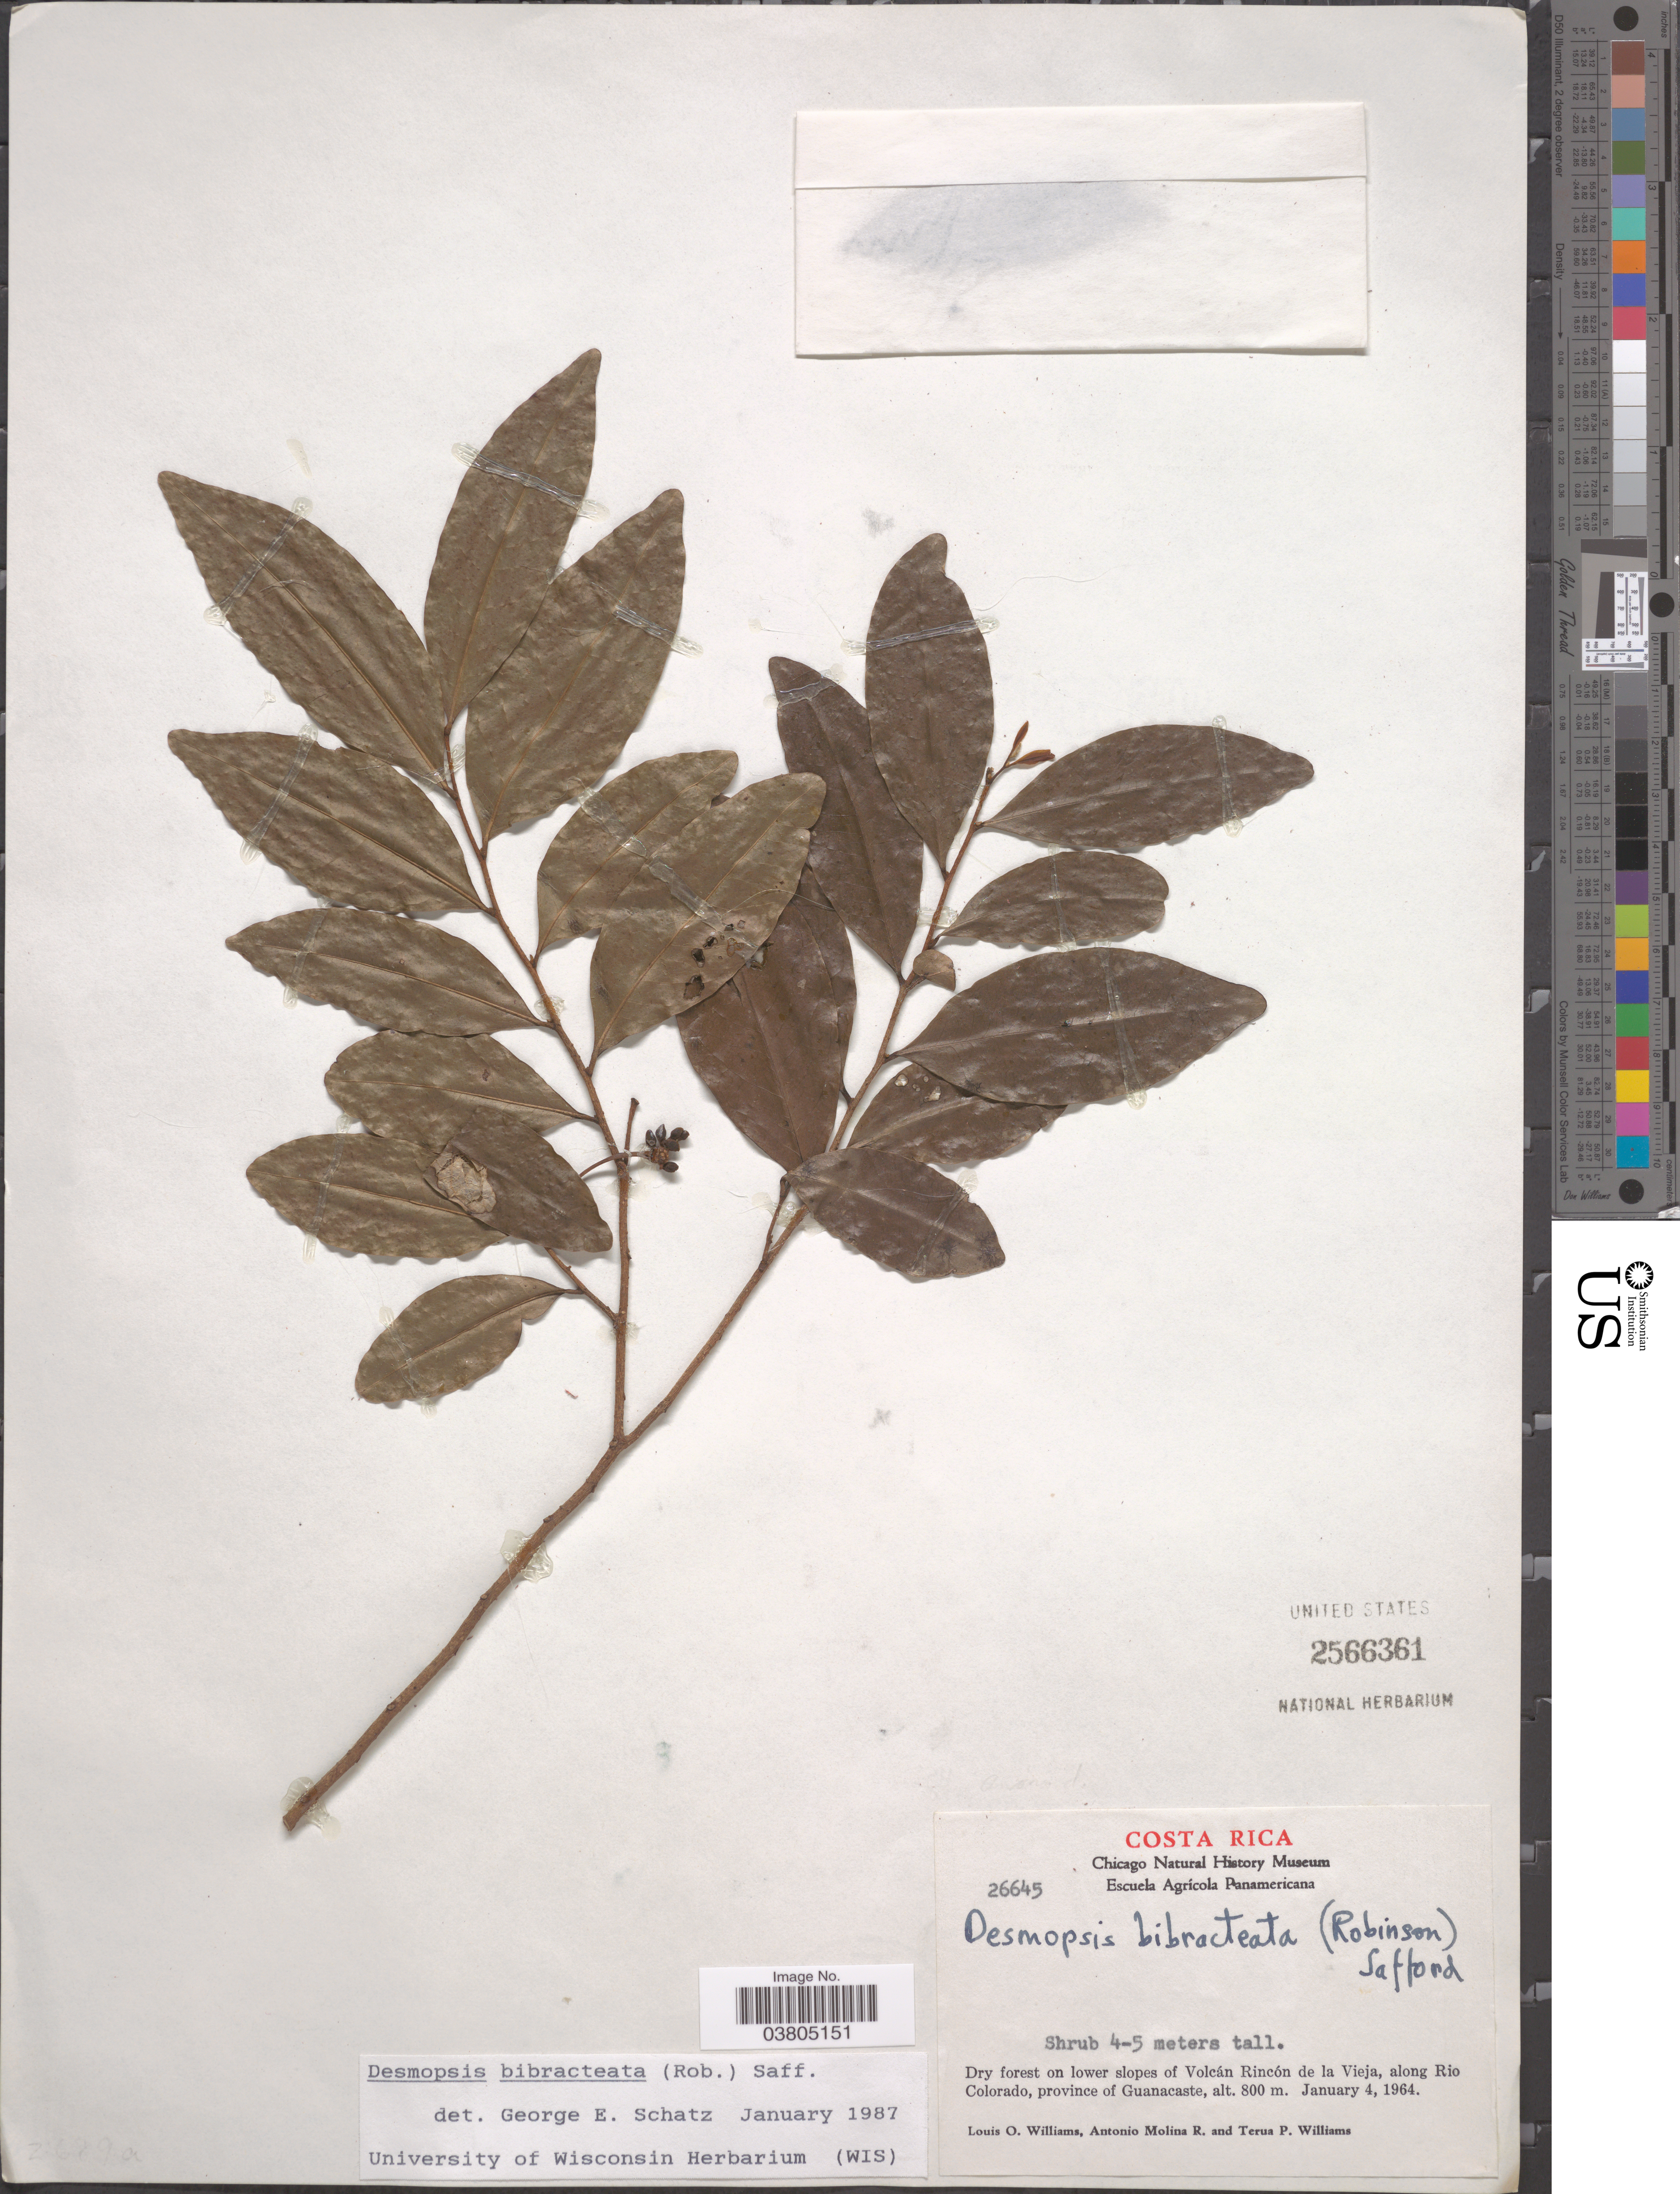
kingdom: Plantae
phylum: Tracheophyta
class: Magnoliopsida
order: Magnoliales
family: Annonaceae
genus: Desmopsis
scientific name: Desmopsis bibracteata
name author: (B.L. Rob.) Saff.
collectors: L. O. Williams, A. Molina R. & T. Williams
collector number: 26645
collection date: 1964-01-04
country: Costa Rica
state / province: Guanacaste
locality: Lower slopes of Volcán Rincón de la Vieja, along Rio Colorado.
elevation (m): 800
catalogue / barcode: US 2566361